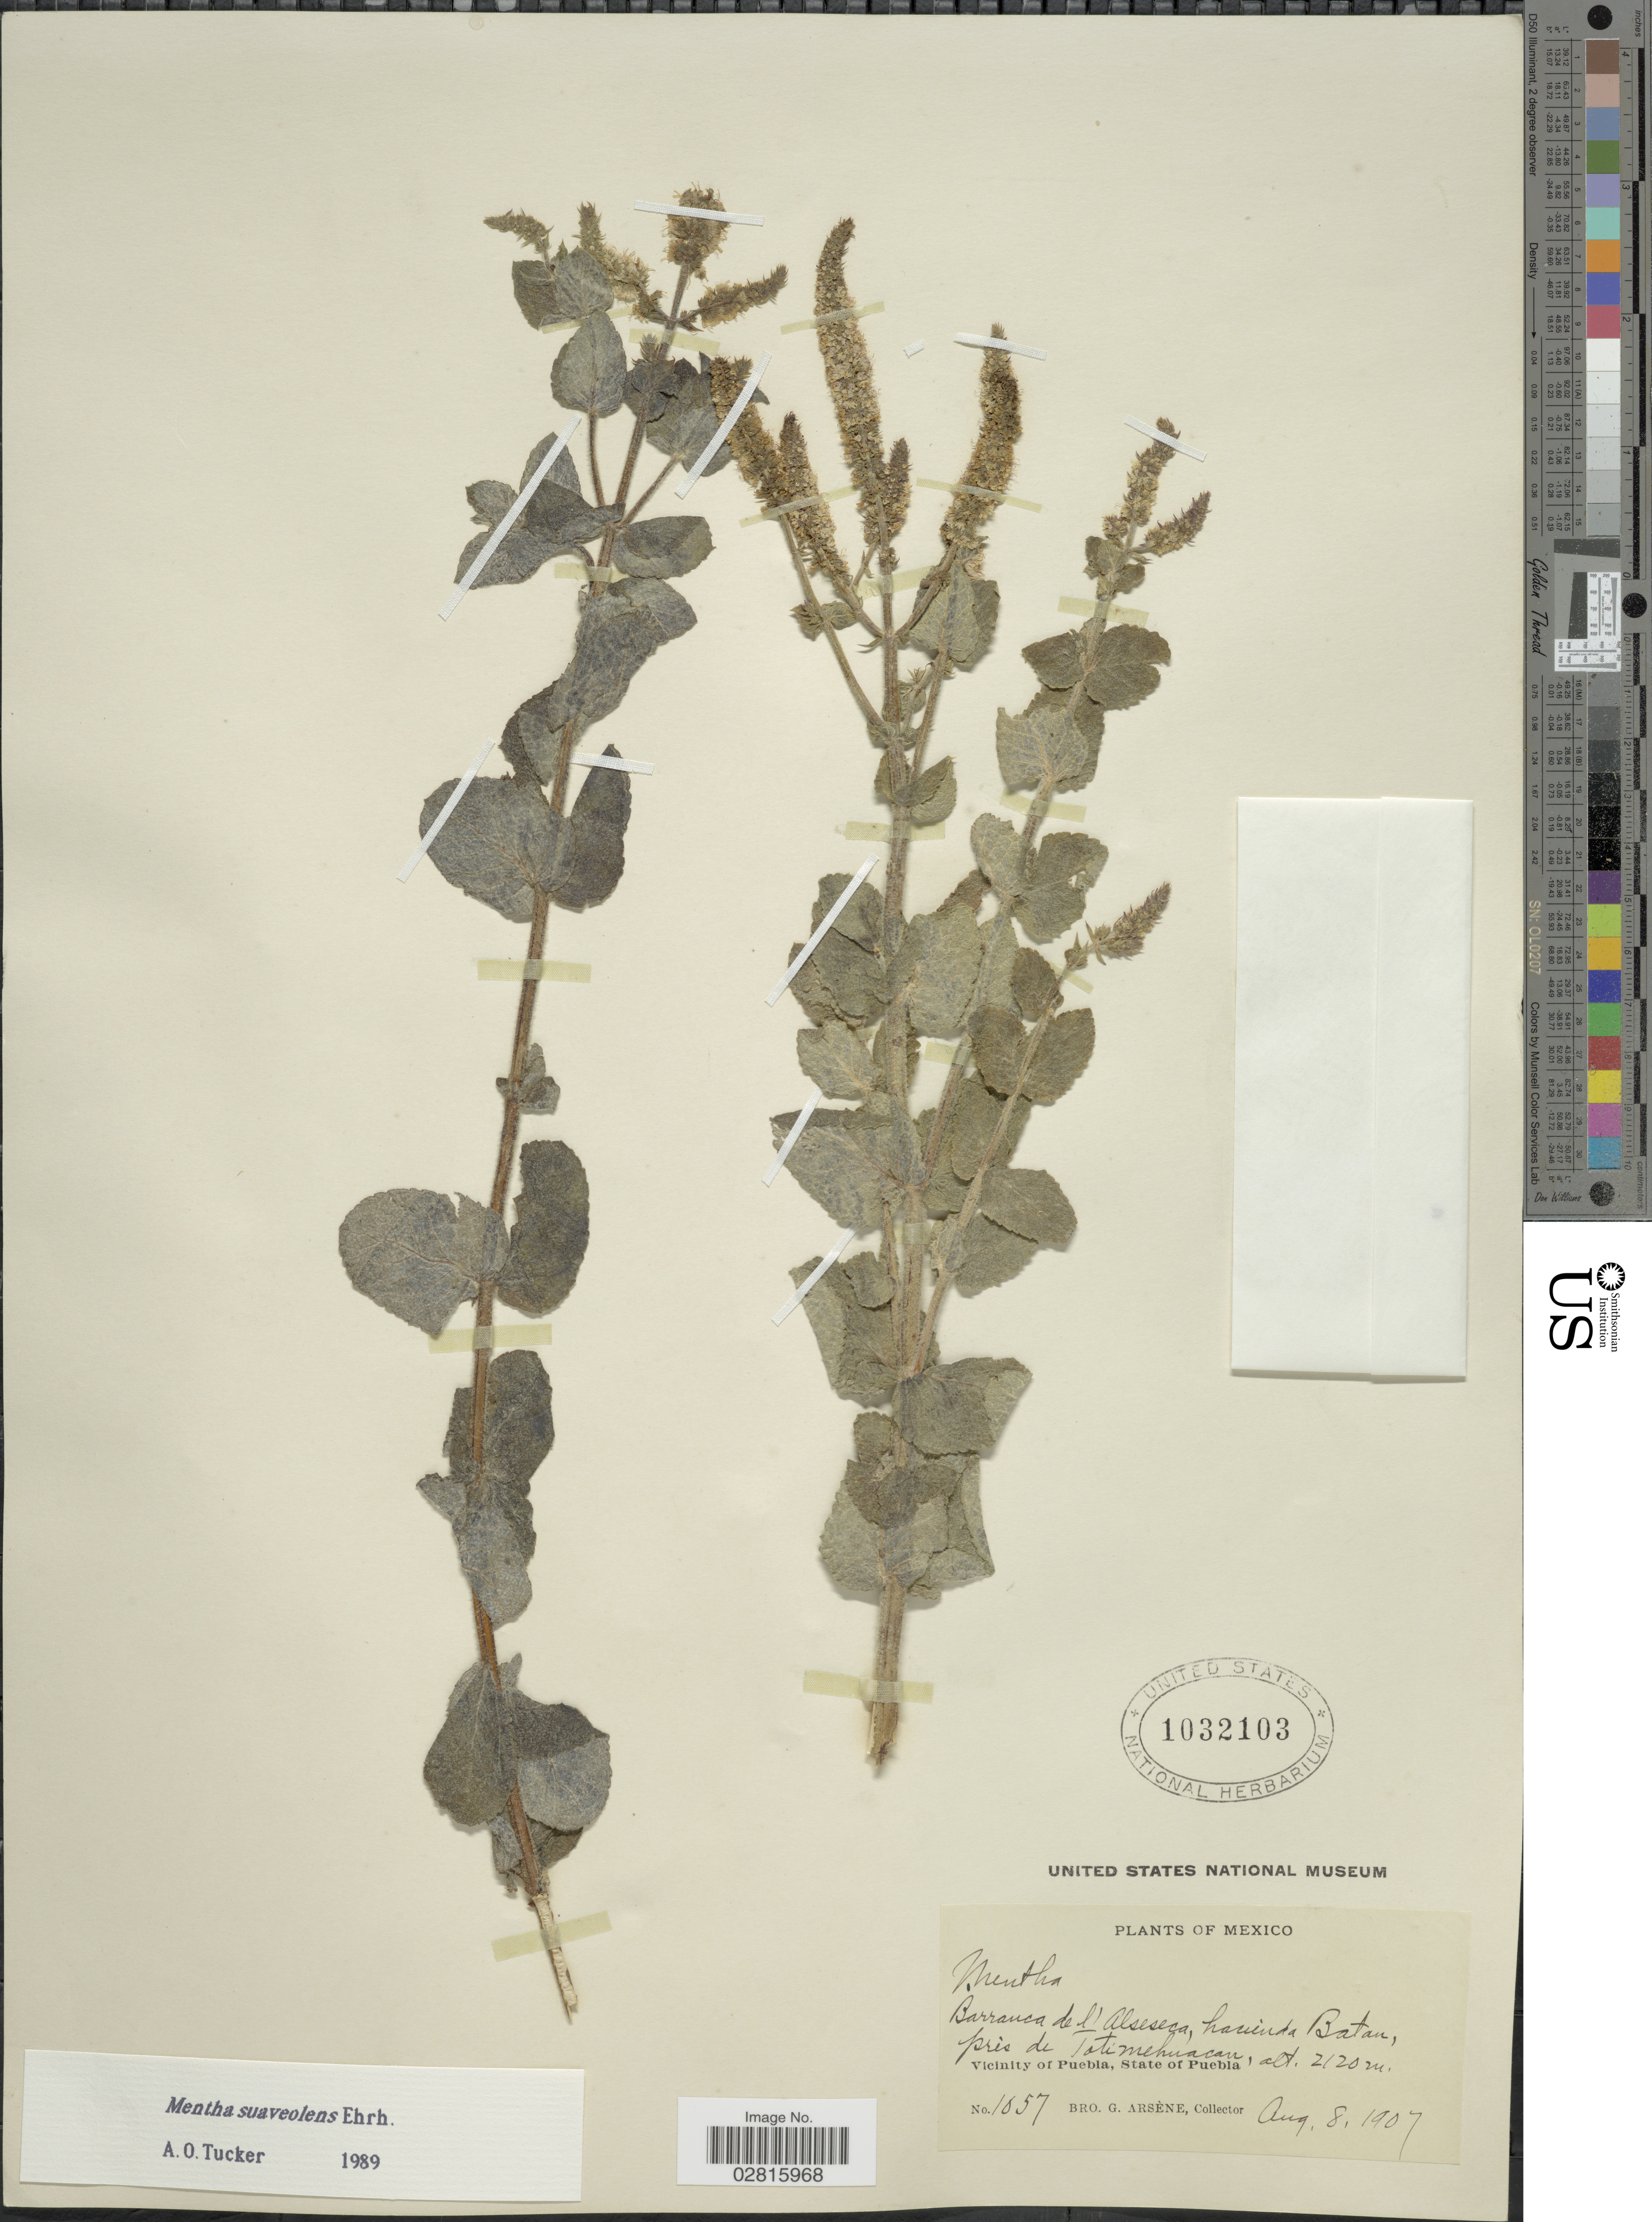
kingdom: Plantae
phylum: Tracheophyta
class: Magnoliopsida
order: Lamiales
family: Lamiaceae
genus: Mentha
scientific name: Mentha suaveolens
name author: Ehrh.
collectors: Bro. G. Arsène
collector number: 1057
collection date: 1907-08-08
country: Mexico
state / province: Puebla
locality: Barranca de l'Alseseca, hacienda Batan, près de Totimehuacan. Vicinity of Puebla, State of Puebla.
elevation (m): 2120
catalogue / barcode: US 1032103